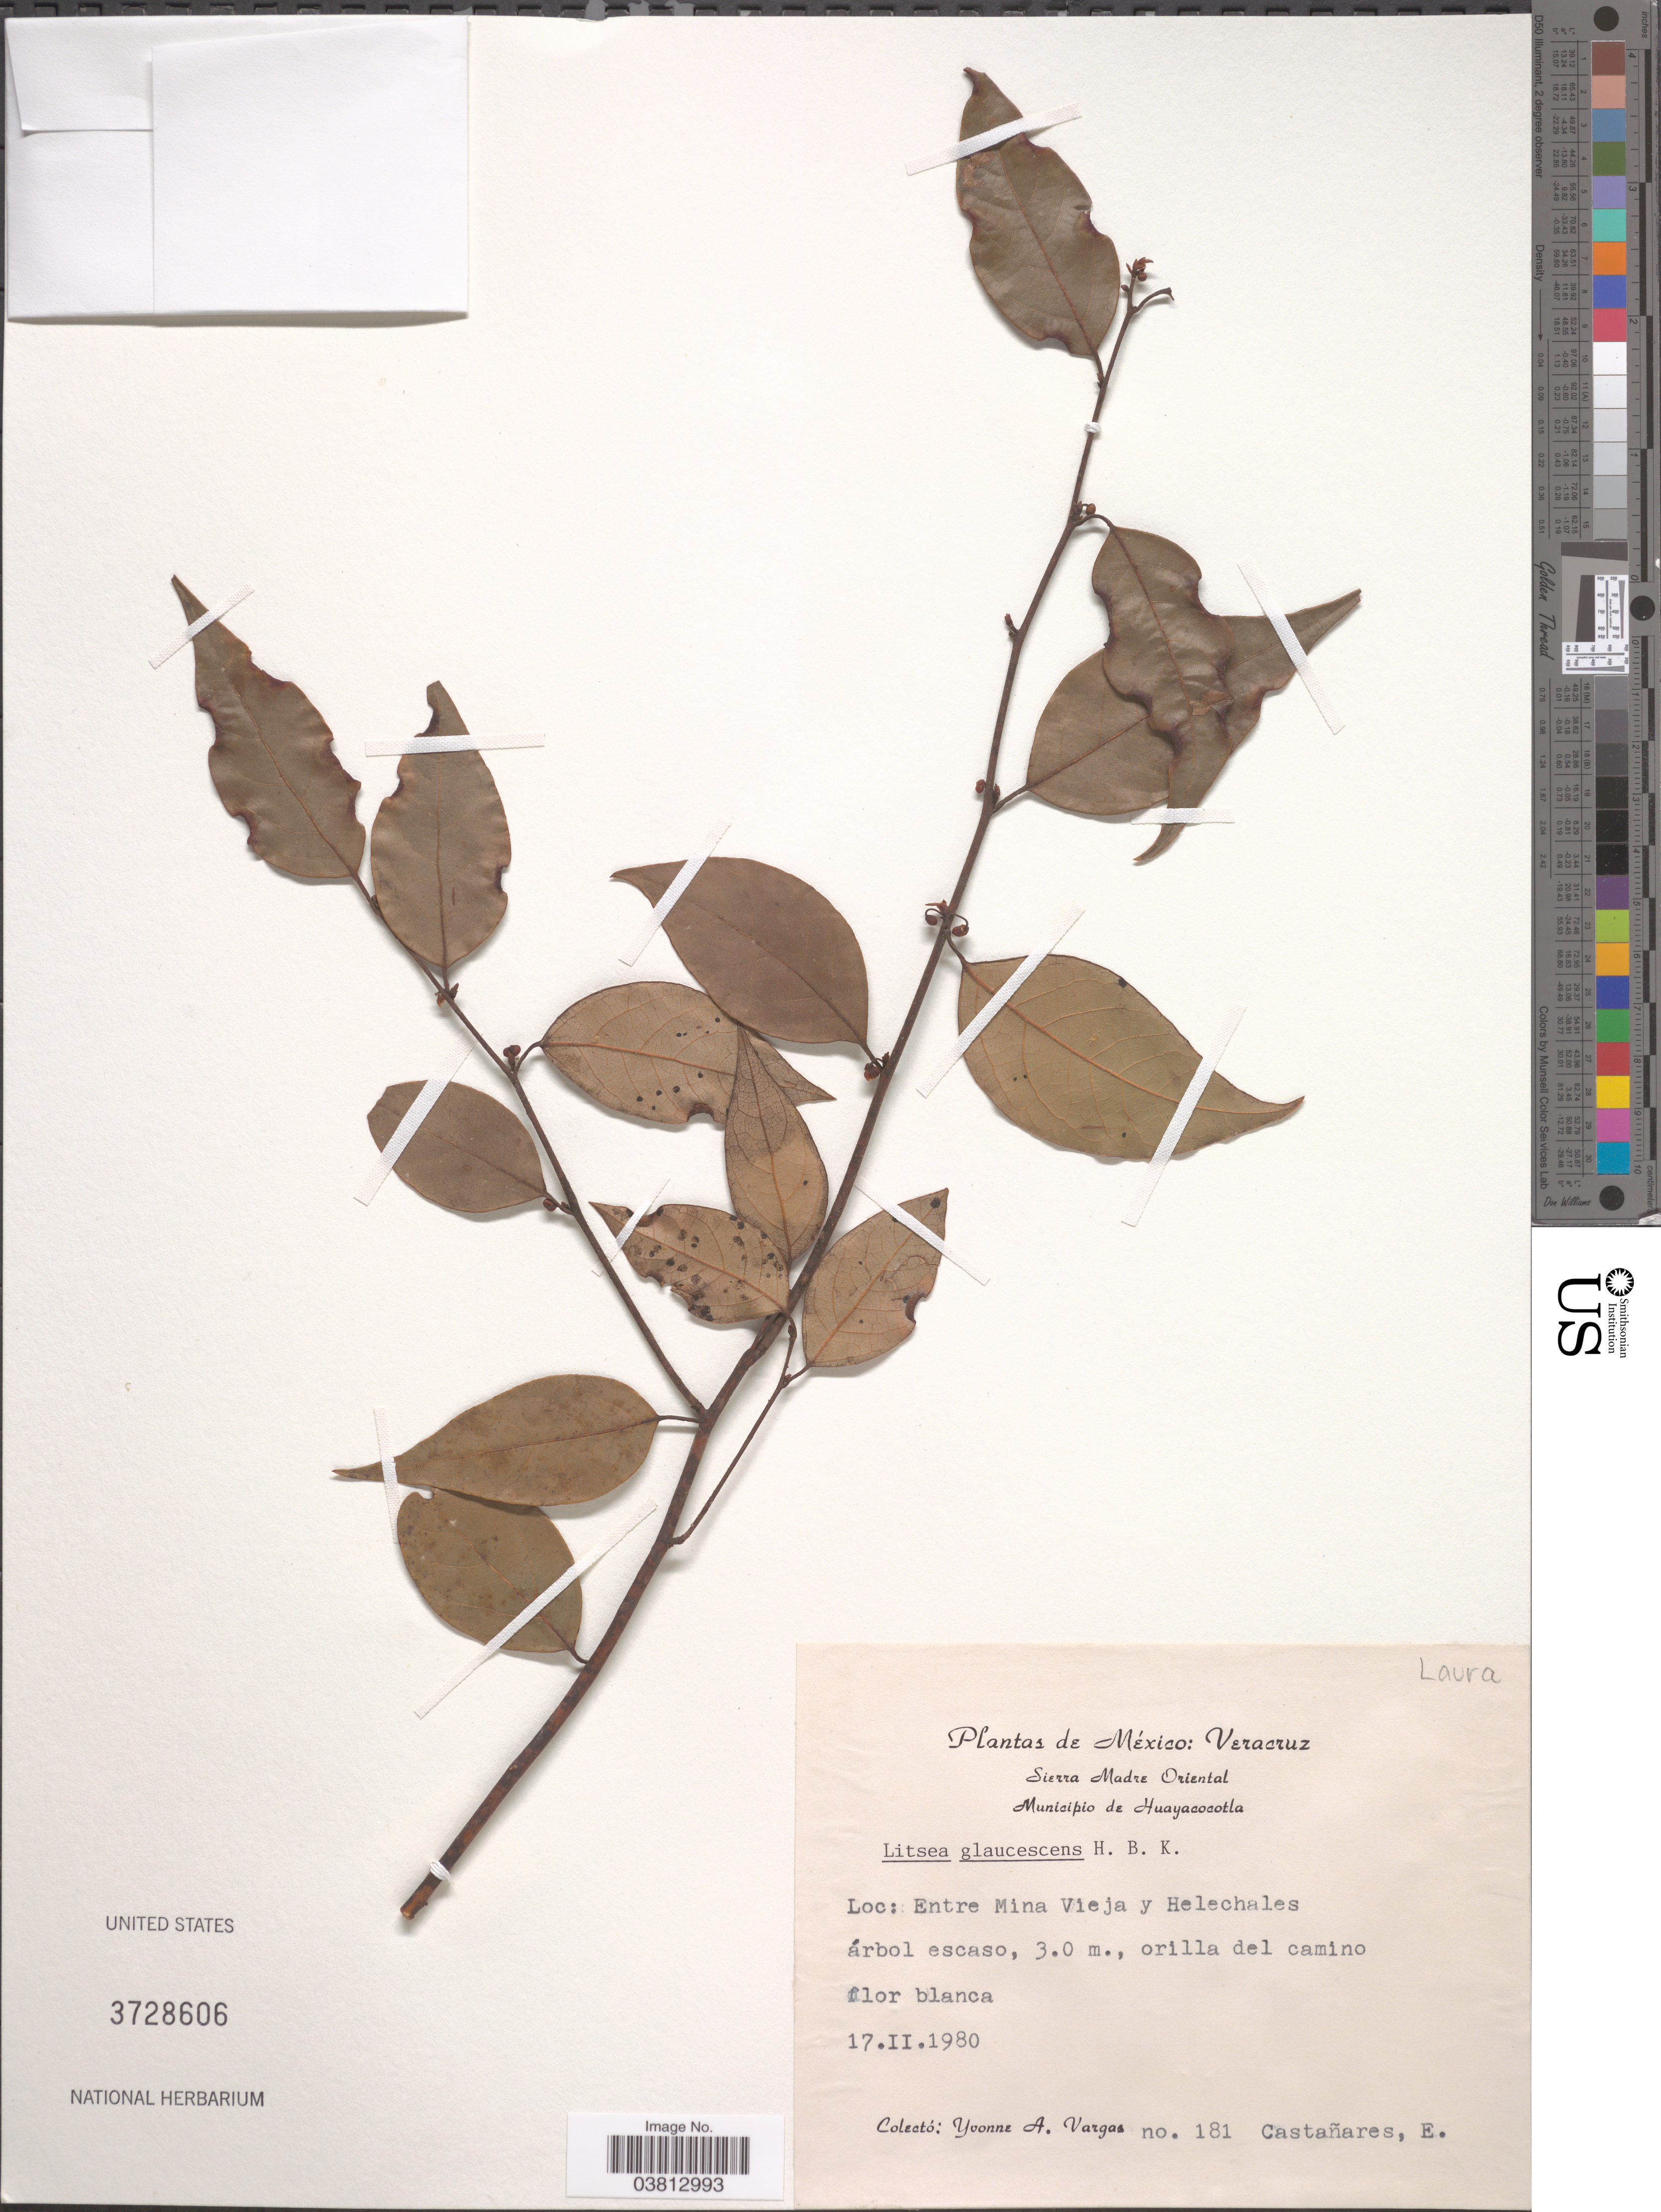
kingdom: Plantae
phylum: Tracheophyta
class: Magnoliopsida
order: Laurales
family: Lauraceae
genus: Litsea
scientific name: Litsea glaucescens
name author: Kunth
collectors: Y. Vargas & E. Castañares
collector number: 181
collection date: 1980-02-17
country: Mexico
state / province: Veracruz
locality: Veracruz. Sierra Madre Oriental. Municipio de Huayacocotla. Entre Mina Vieja y Helechales árbol escaso.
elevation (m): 3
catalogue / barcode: US 3728606